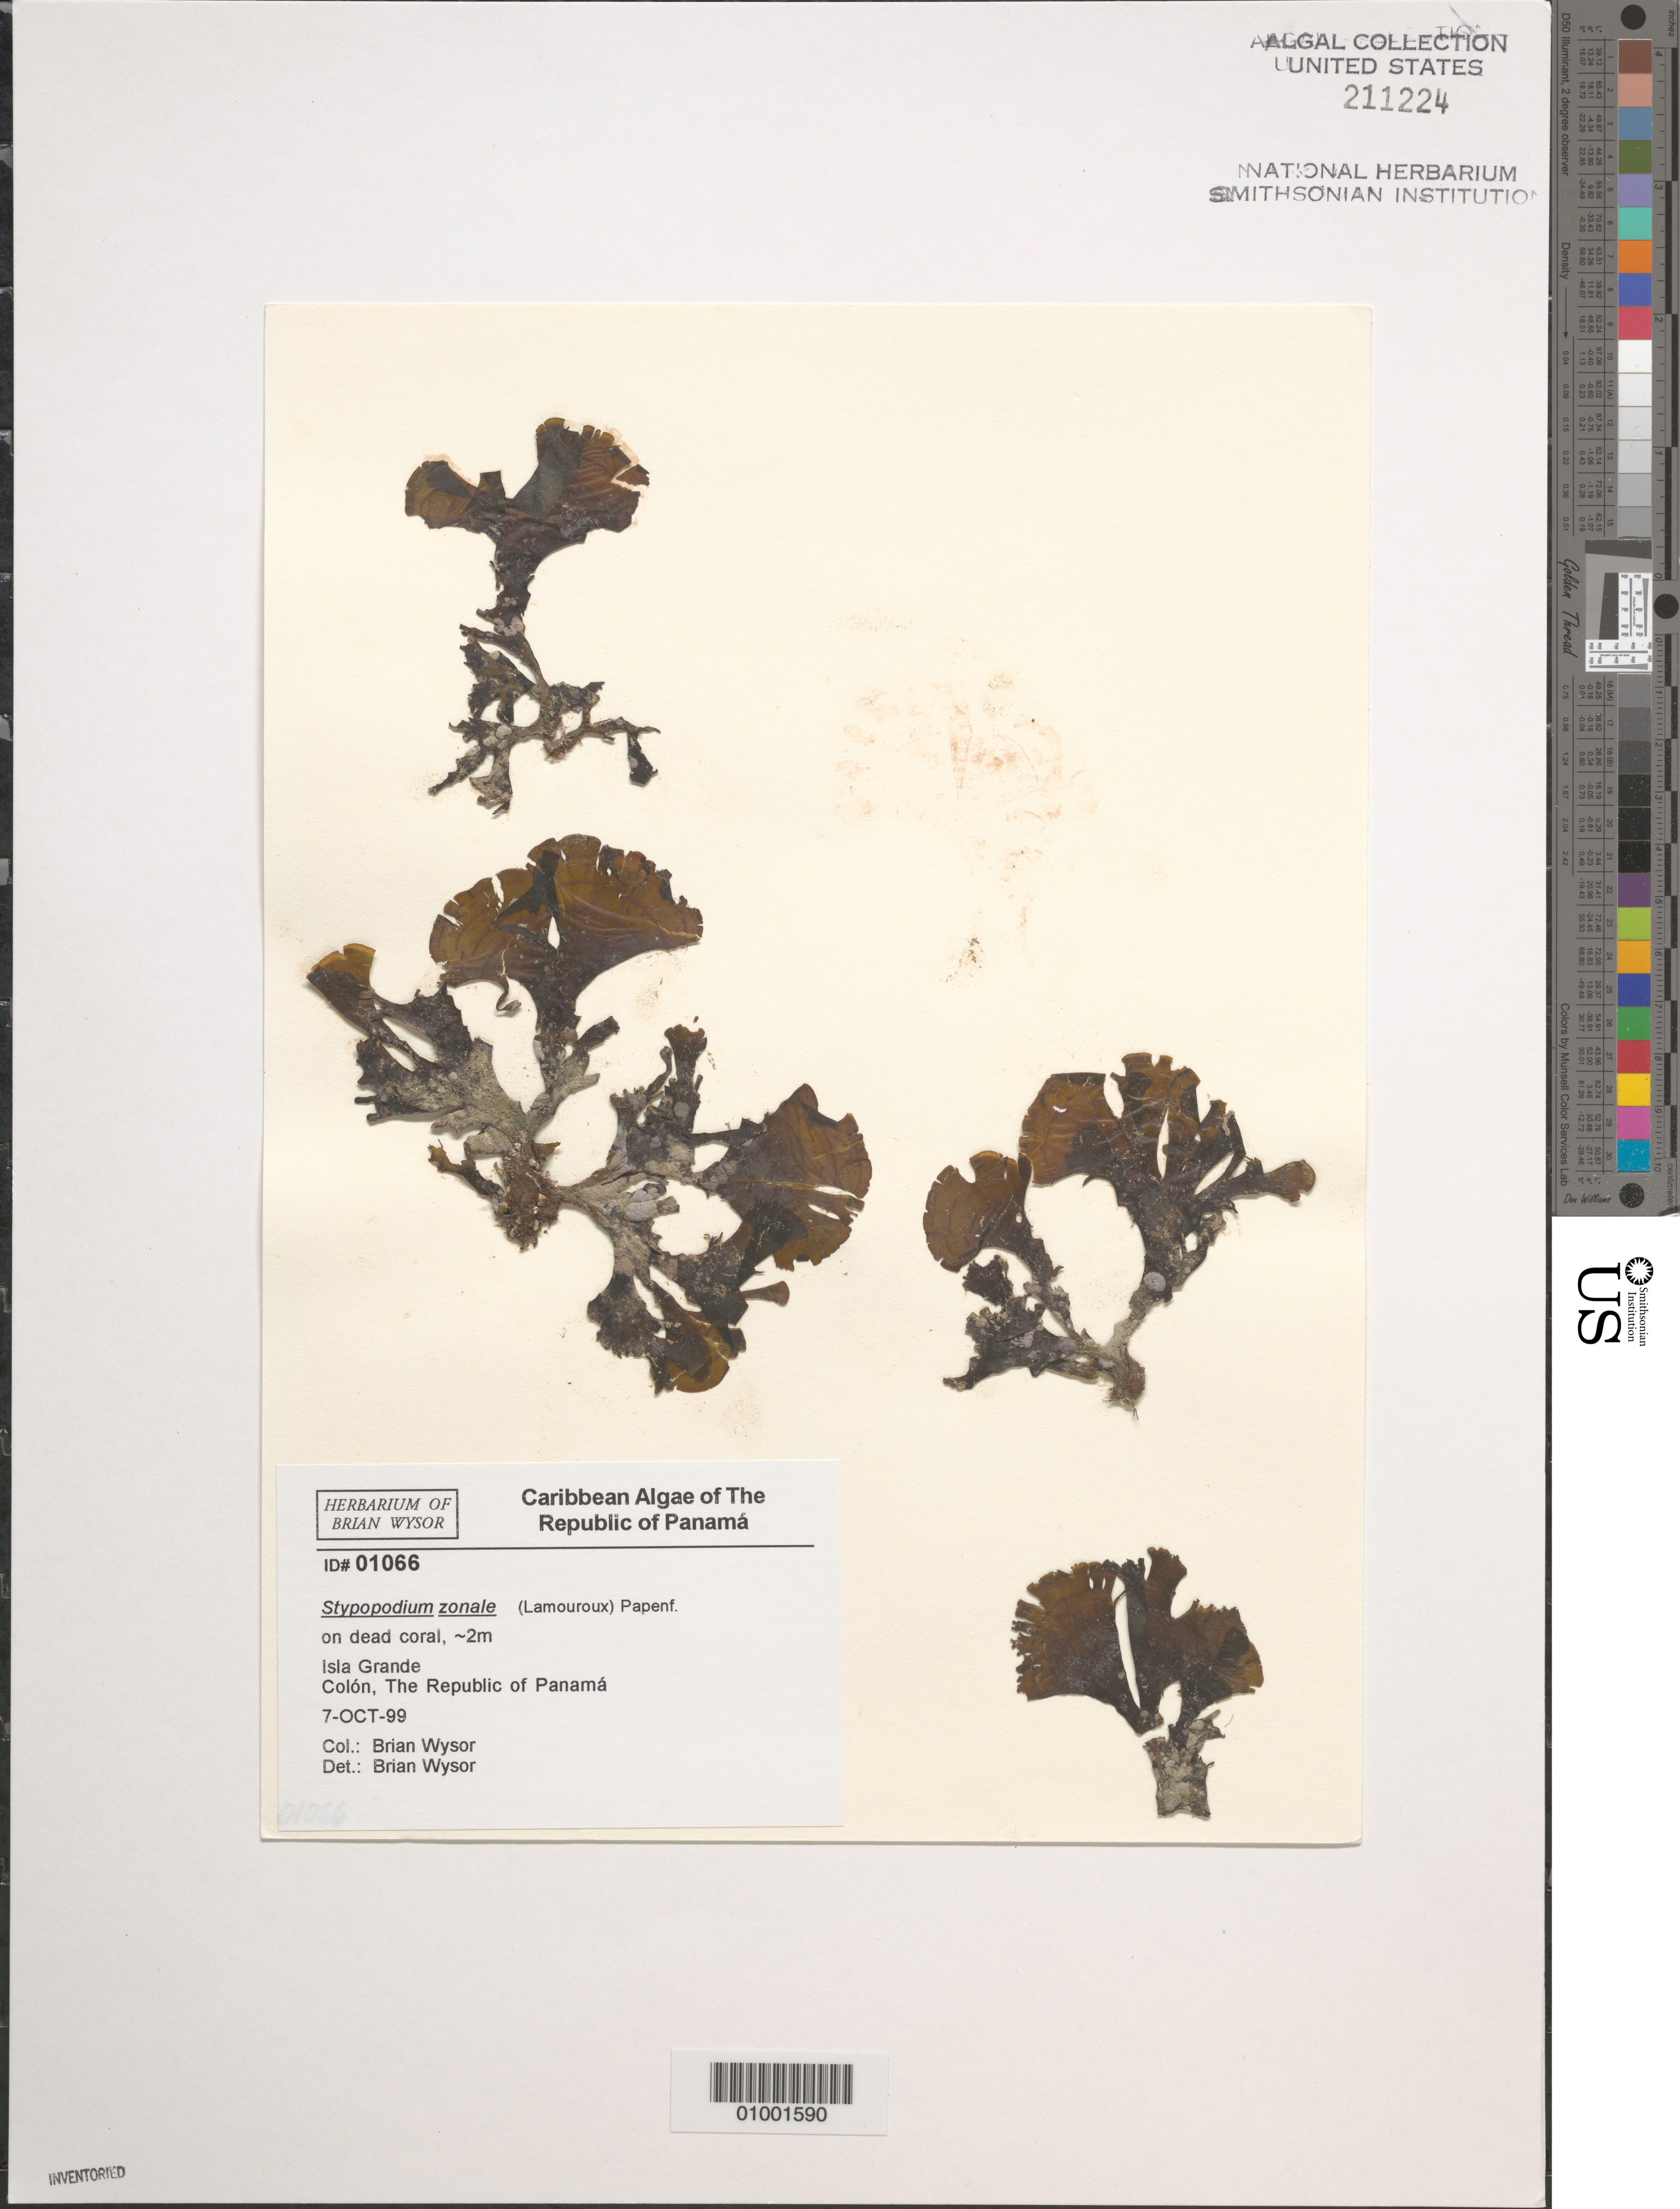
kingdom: Chromista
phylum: Ochrophyta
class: Phaeophyceae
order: Dictyotales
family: Dictyotaceae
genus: Stypopodium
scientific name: Stypopodium zonale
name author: (J.V.Lamouroux) Papenf.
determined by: Wysor, B.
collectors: B. Wysor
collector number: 01066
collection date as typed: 07 Oct 1999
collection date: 1999-10-07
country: Panama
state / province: Colón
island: Grande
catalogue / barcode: US 211224